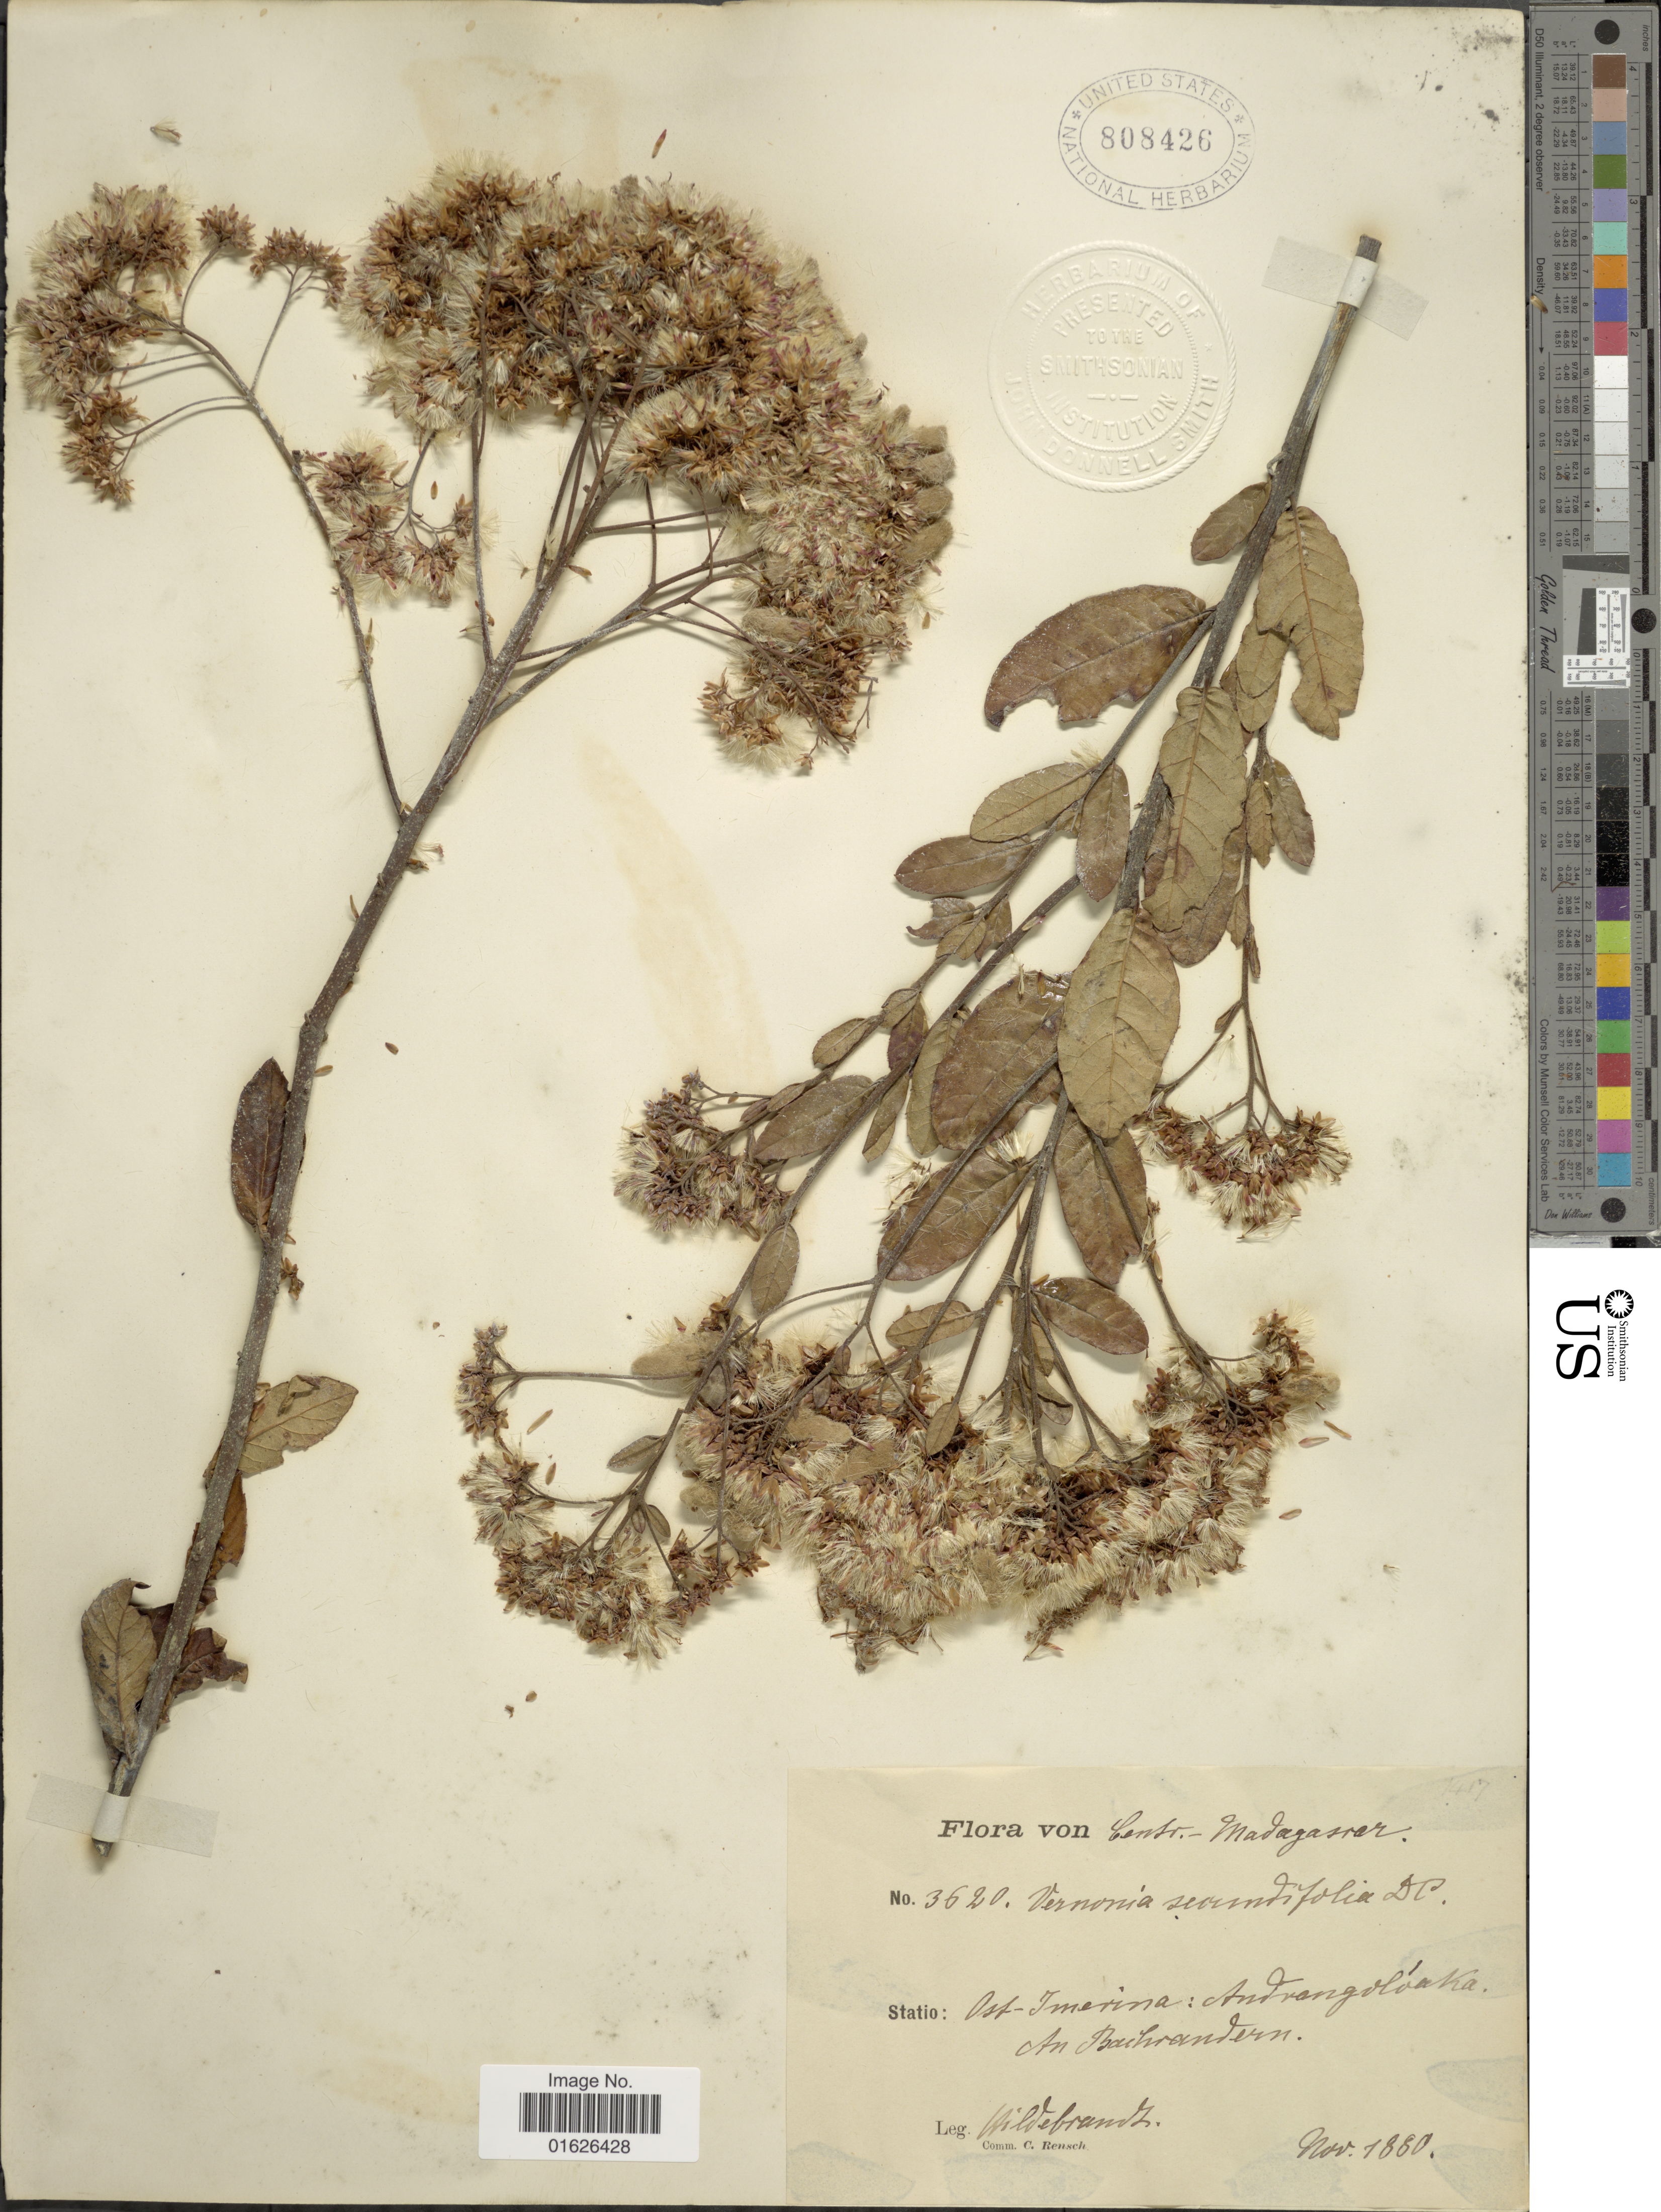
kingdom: Plantae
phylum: Tracheophyta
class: Magnoliopsida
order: Asterales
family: Asteraceae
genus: Gymnanthemum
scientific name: Gymnanthemum secundifolium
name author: (Bojer ex DC.) H. Rob.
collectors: J. Hildebrandt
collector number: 3620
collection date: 1880-11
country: Madagascar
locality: Centr - Madagascar, Ost- Imerina : Andrangoloaka, An Bachrandern.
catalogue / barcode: US 808426